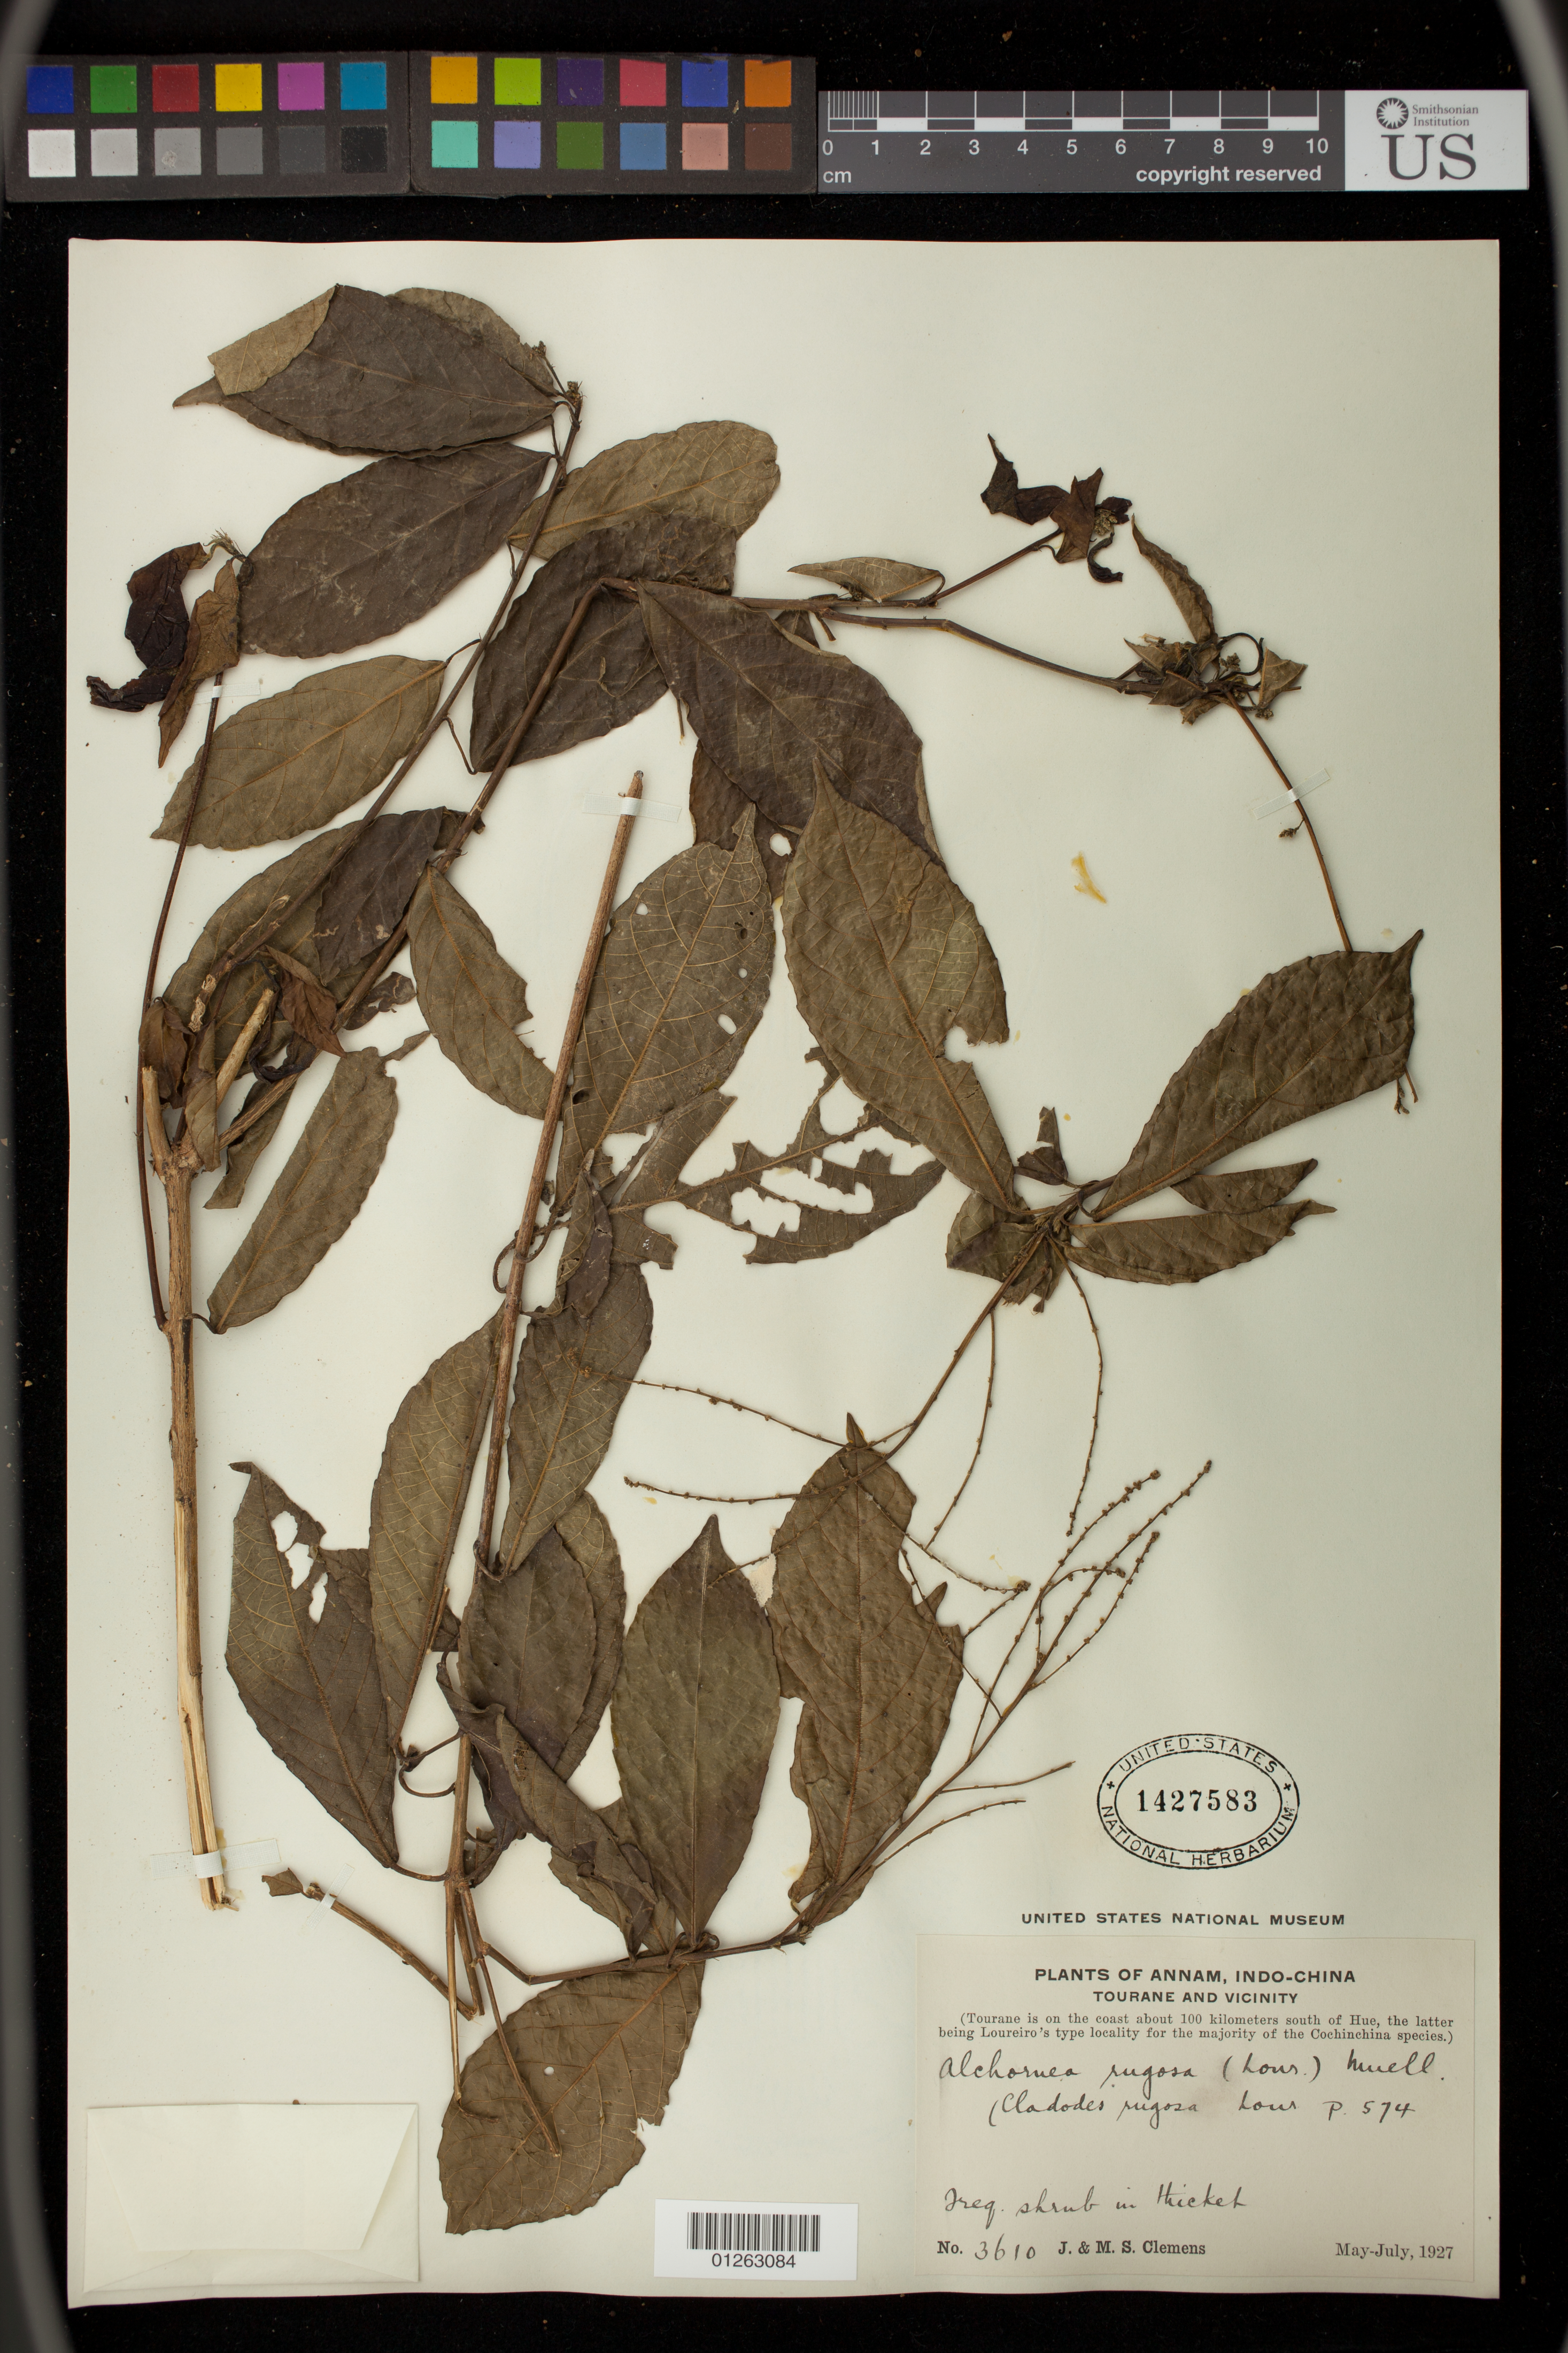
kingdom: Plantae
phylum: Tracheophyta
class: Magnoliopsida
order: Malpighiales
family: Euphorbiaceae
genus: Alchornea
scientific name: Alchornea rugosa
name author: (Lour.) Müll. Arg.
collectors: J. Clemens & M. S. Clemens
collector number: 3610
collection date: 1927-05/1927-07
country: Vietnam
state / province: Da Nang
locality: Tourane and vicinity (Tourane is on the coast about 100 kilometers south of Hue, the latter being Loureiro's type locality for the majority of the Cochinchina species.)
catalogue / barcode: US 1427583